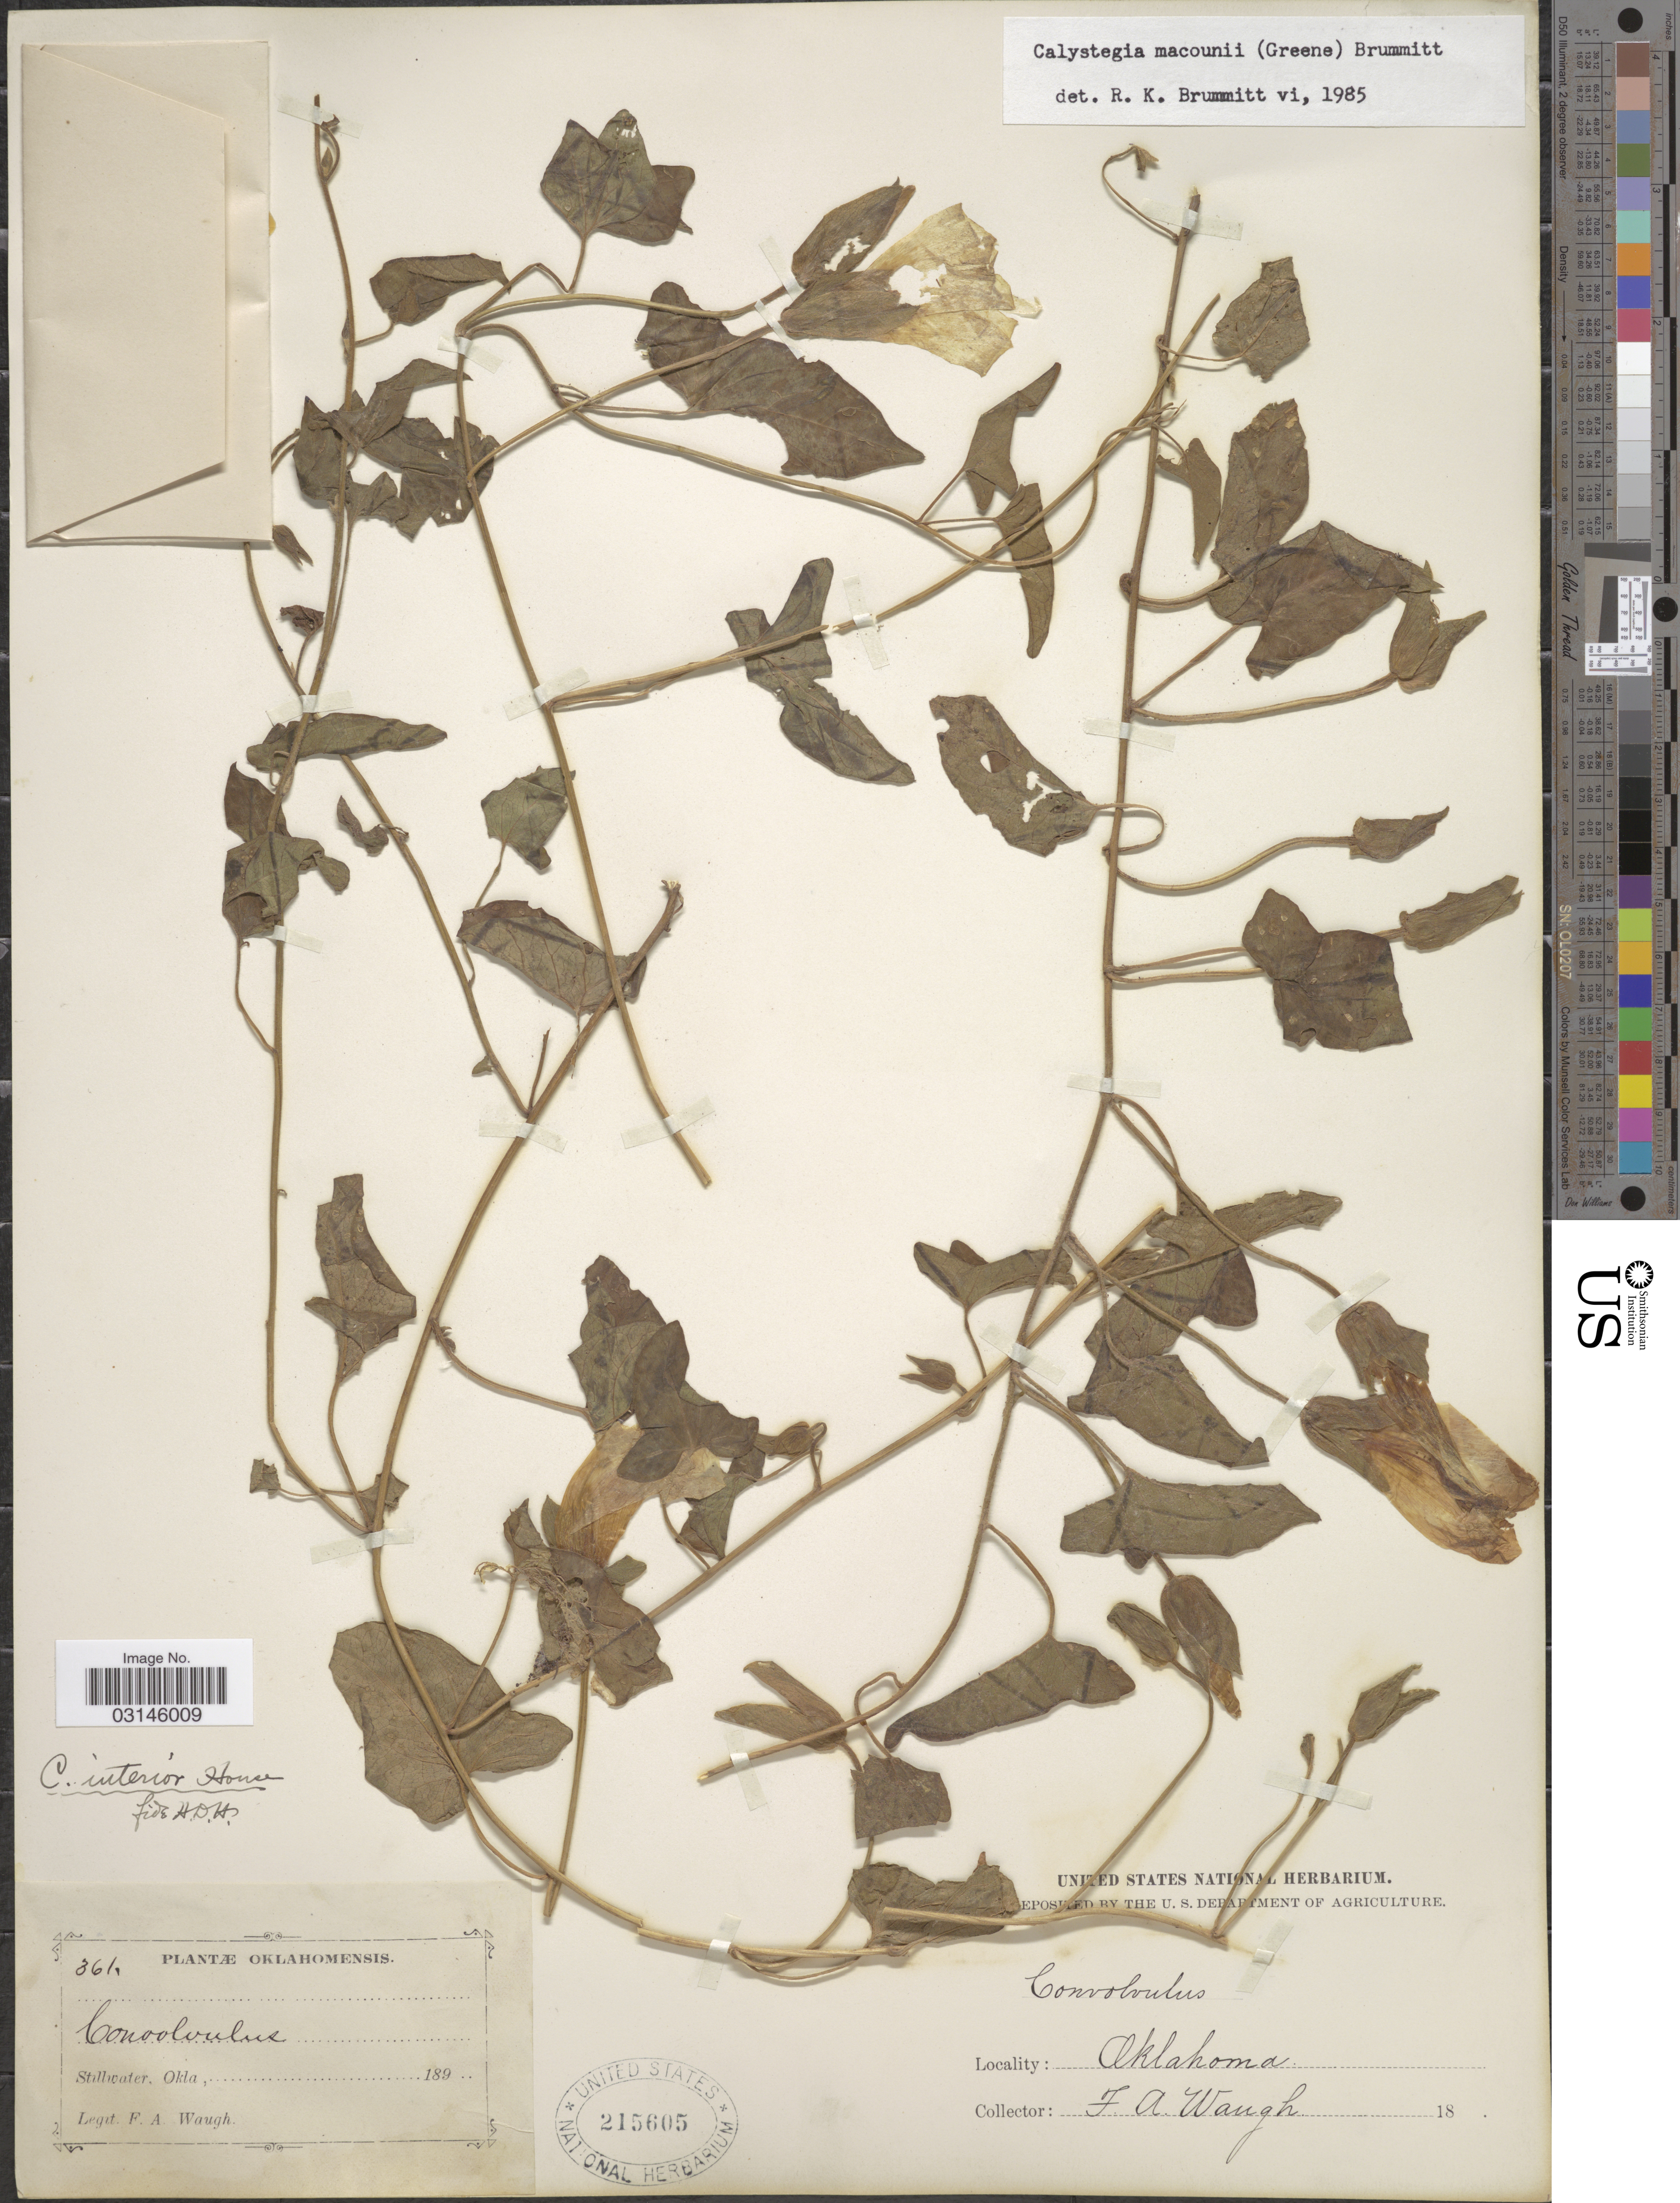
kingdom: Plantae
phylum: Tracheophyta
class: Magnoliopsida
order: Solanales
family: Convolvulaceae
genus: Calystegia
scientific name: Calystegia macounii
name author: (Greene) Brummitt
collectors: F. Waugh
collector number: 361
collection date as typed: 189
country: United States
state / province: Oklahoma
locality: Stillwater.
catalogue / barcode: US 215605